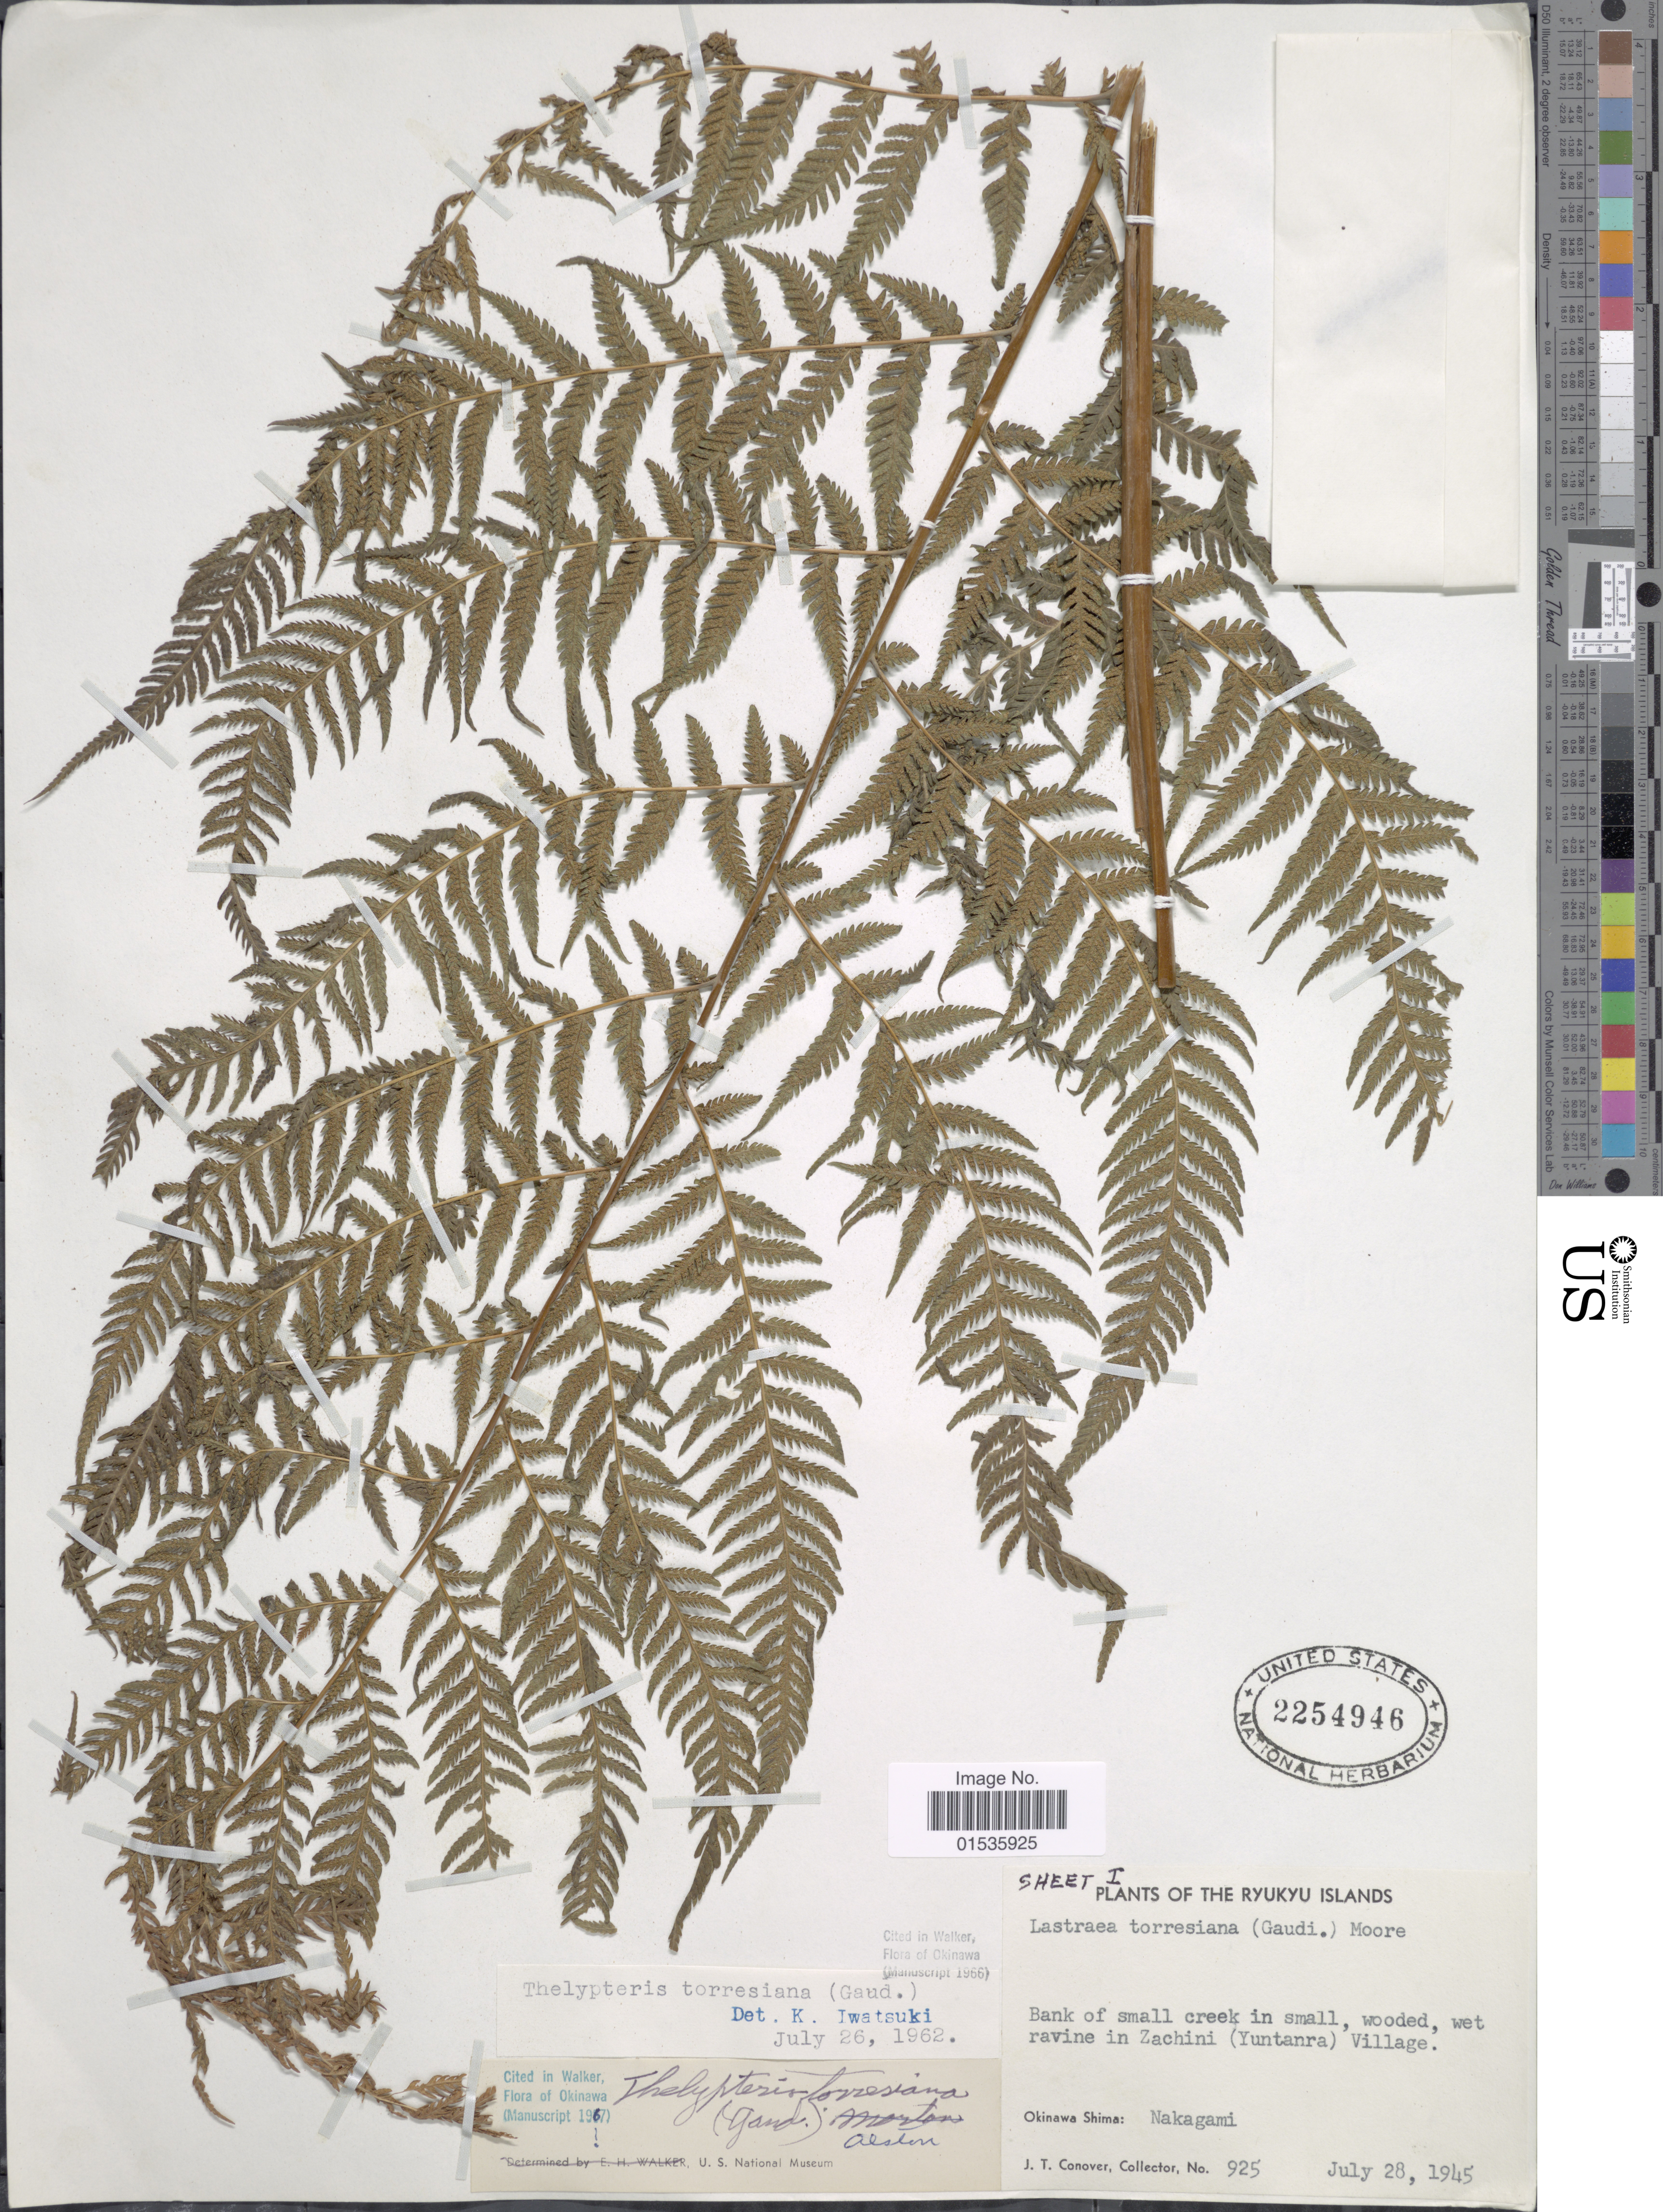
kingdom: Plantae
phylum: Tracheophyta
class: Polypodiopsida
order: Polypodiales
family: Thelypteridaceae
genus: Macrothelypteris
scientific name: Macrothelypteris torresiana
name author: (Gaudich.) Ching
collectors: J. T. Conover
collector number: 925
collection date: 1945-07-28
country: Japan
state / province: Okinawa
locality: Okinawa Shima: Nakagami Ryukyu Islands. Wet ravine in Zachini (Yuntanra) Village.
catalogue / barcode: US 2254946